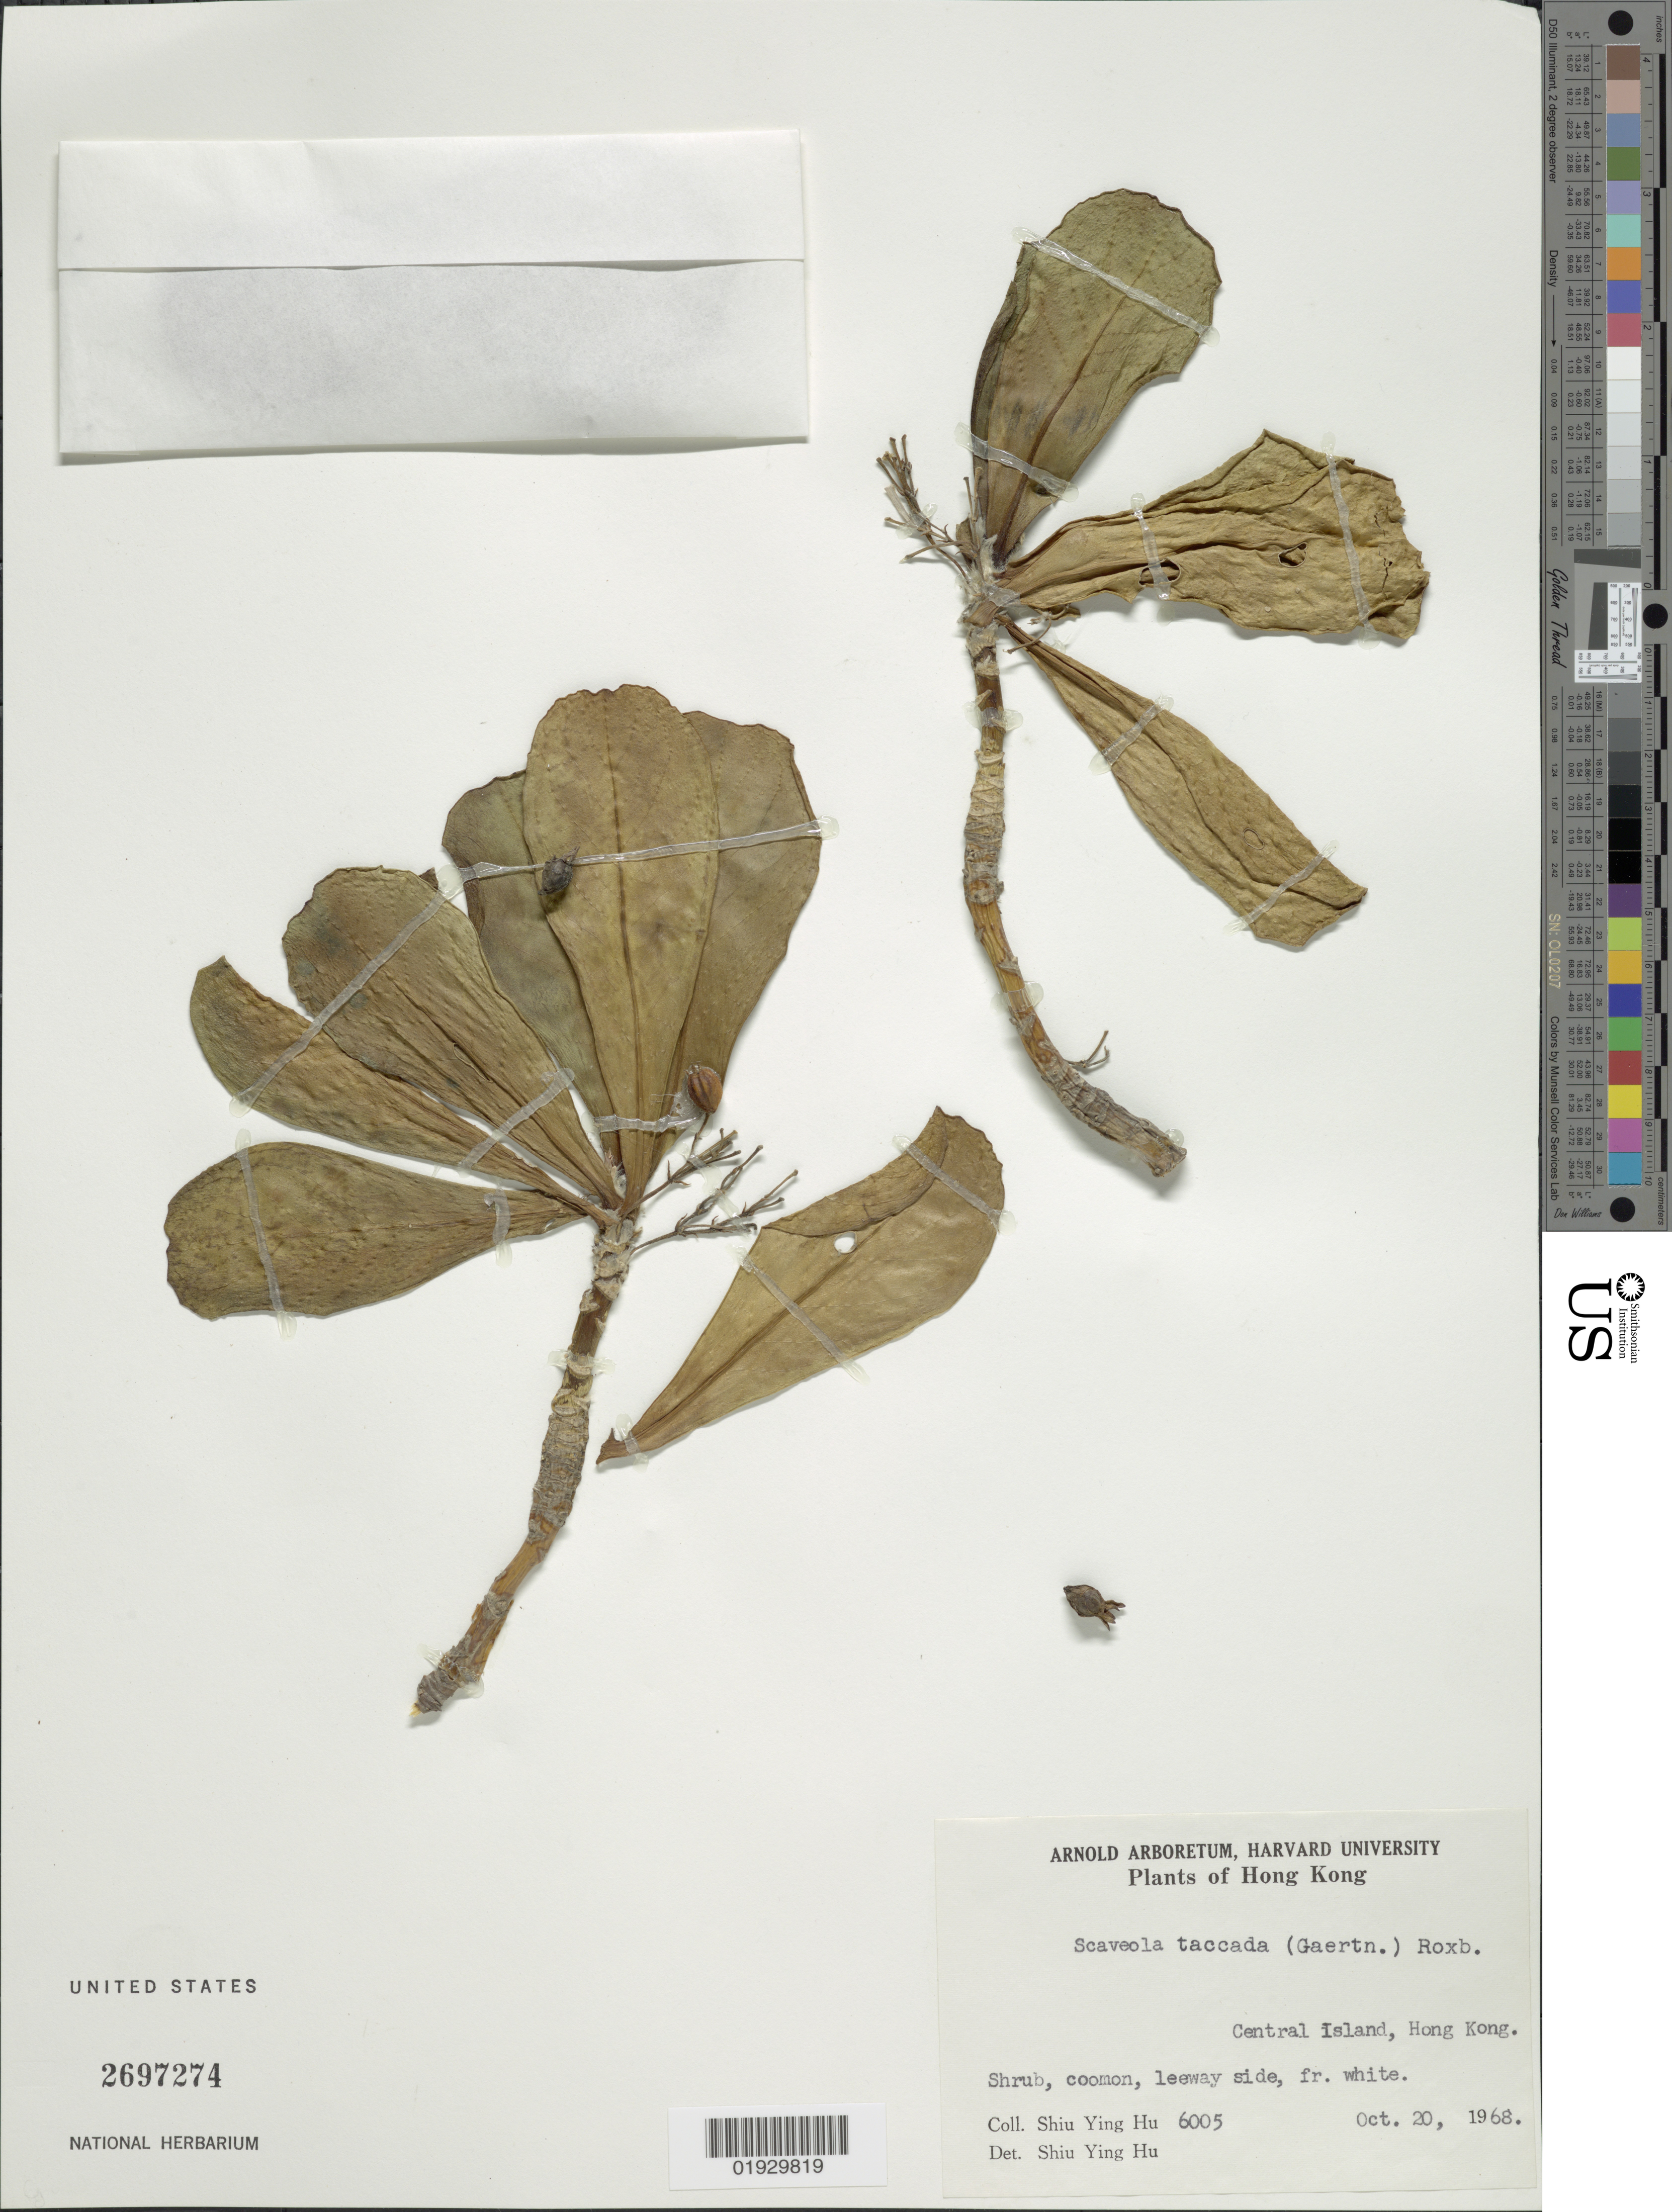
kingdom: Plantae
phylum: Tracheophyta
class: Magnoliopsida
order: Asterales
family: Goodeniaceae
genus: Scaevola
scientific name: Scaevola taccada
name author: (Gaertn.) Roxb.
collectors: S. Y. Hu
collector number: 6005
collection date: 1968-10-20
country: China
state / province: Hong Kong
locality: Central Island.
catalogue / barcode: US 2697274